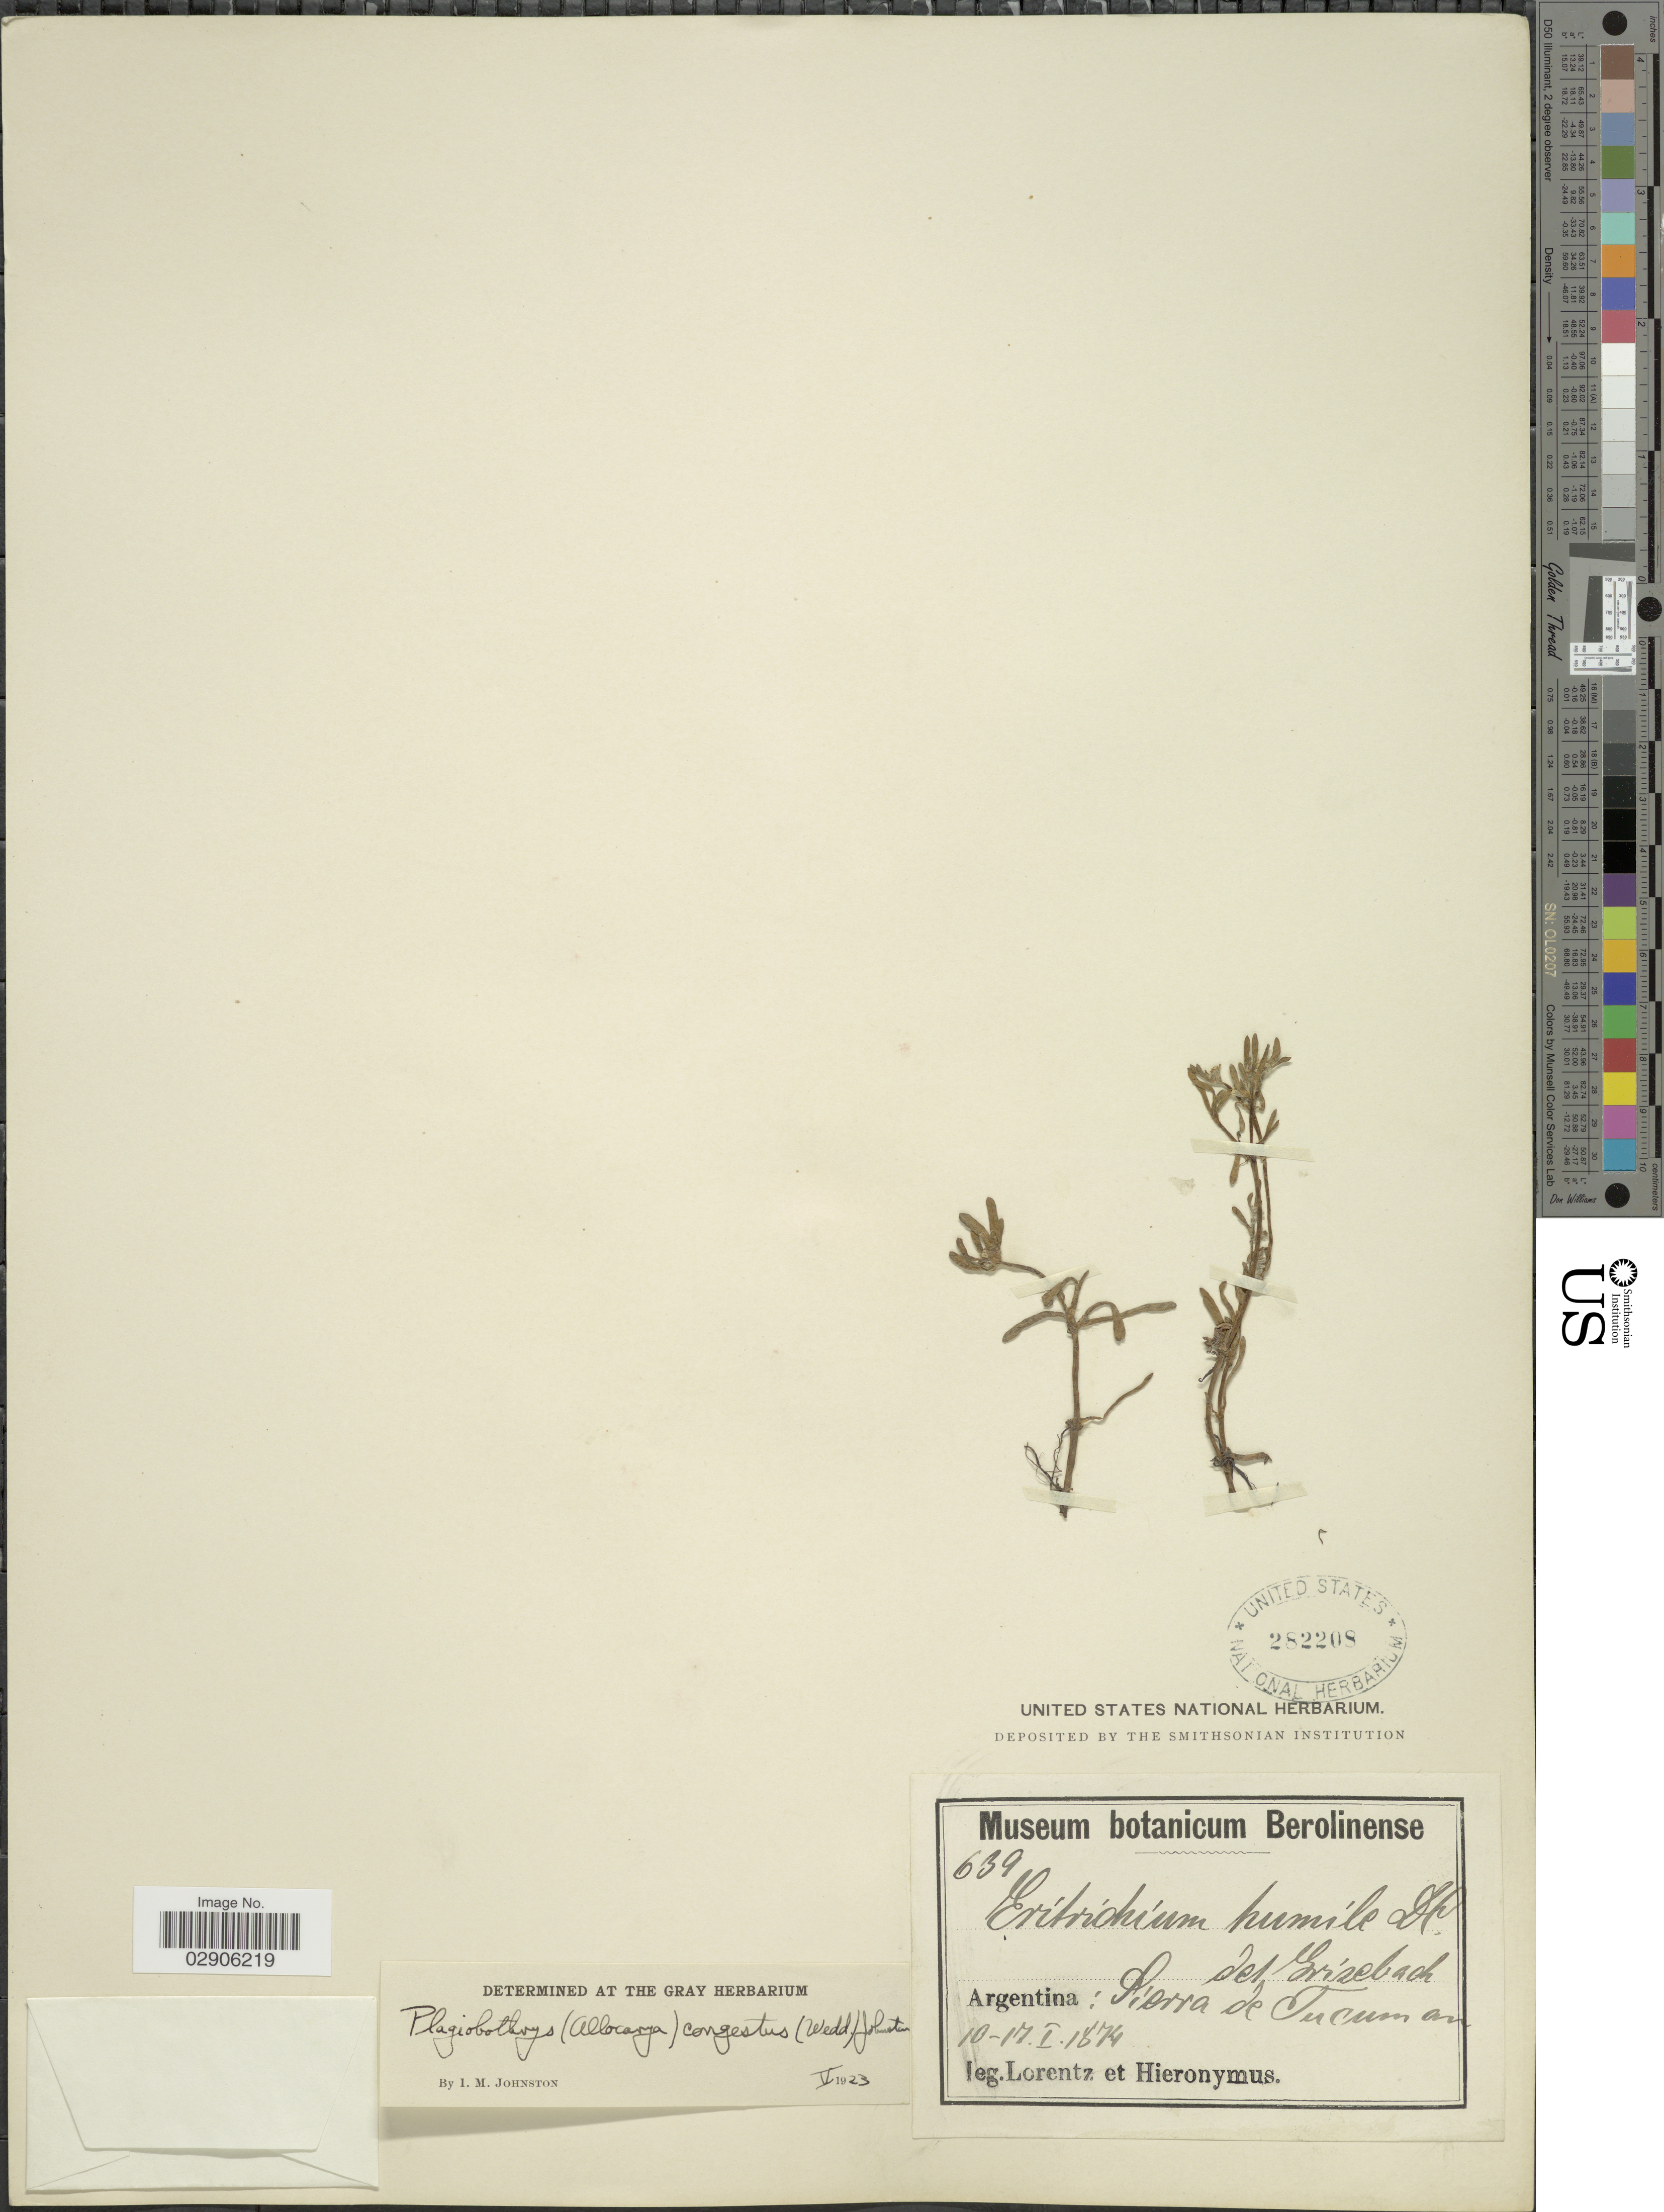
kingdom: Plantae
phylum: Tracheophyta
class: Magnoliopsida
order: Boraginales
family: Boraginaceae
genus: Plagiobothrys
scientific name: Plagiobothrys congestus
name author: (Wedd.) I.M. Johnst.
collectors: -. Lorentz & -. Hieronymus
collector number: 639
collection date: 1874-01-10/1874-01-17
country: Argentina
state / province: Tucuman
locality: Sierra de Tucuman.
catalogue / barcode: US 282208